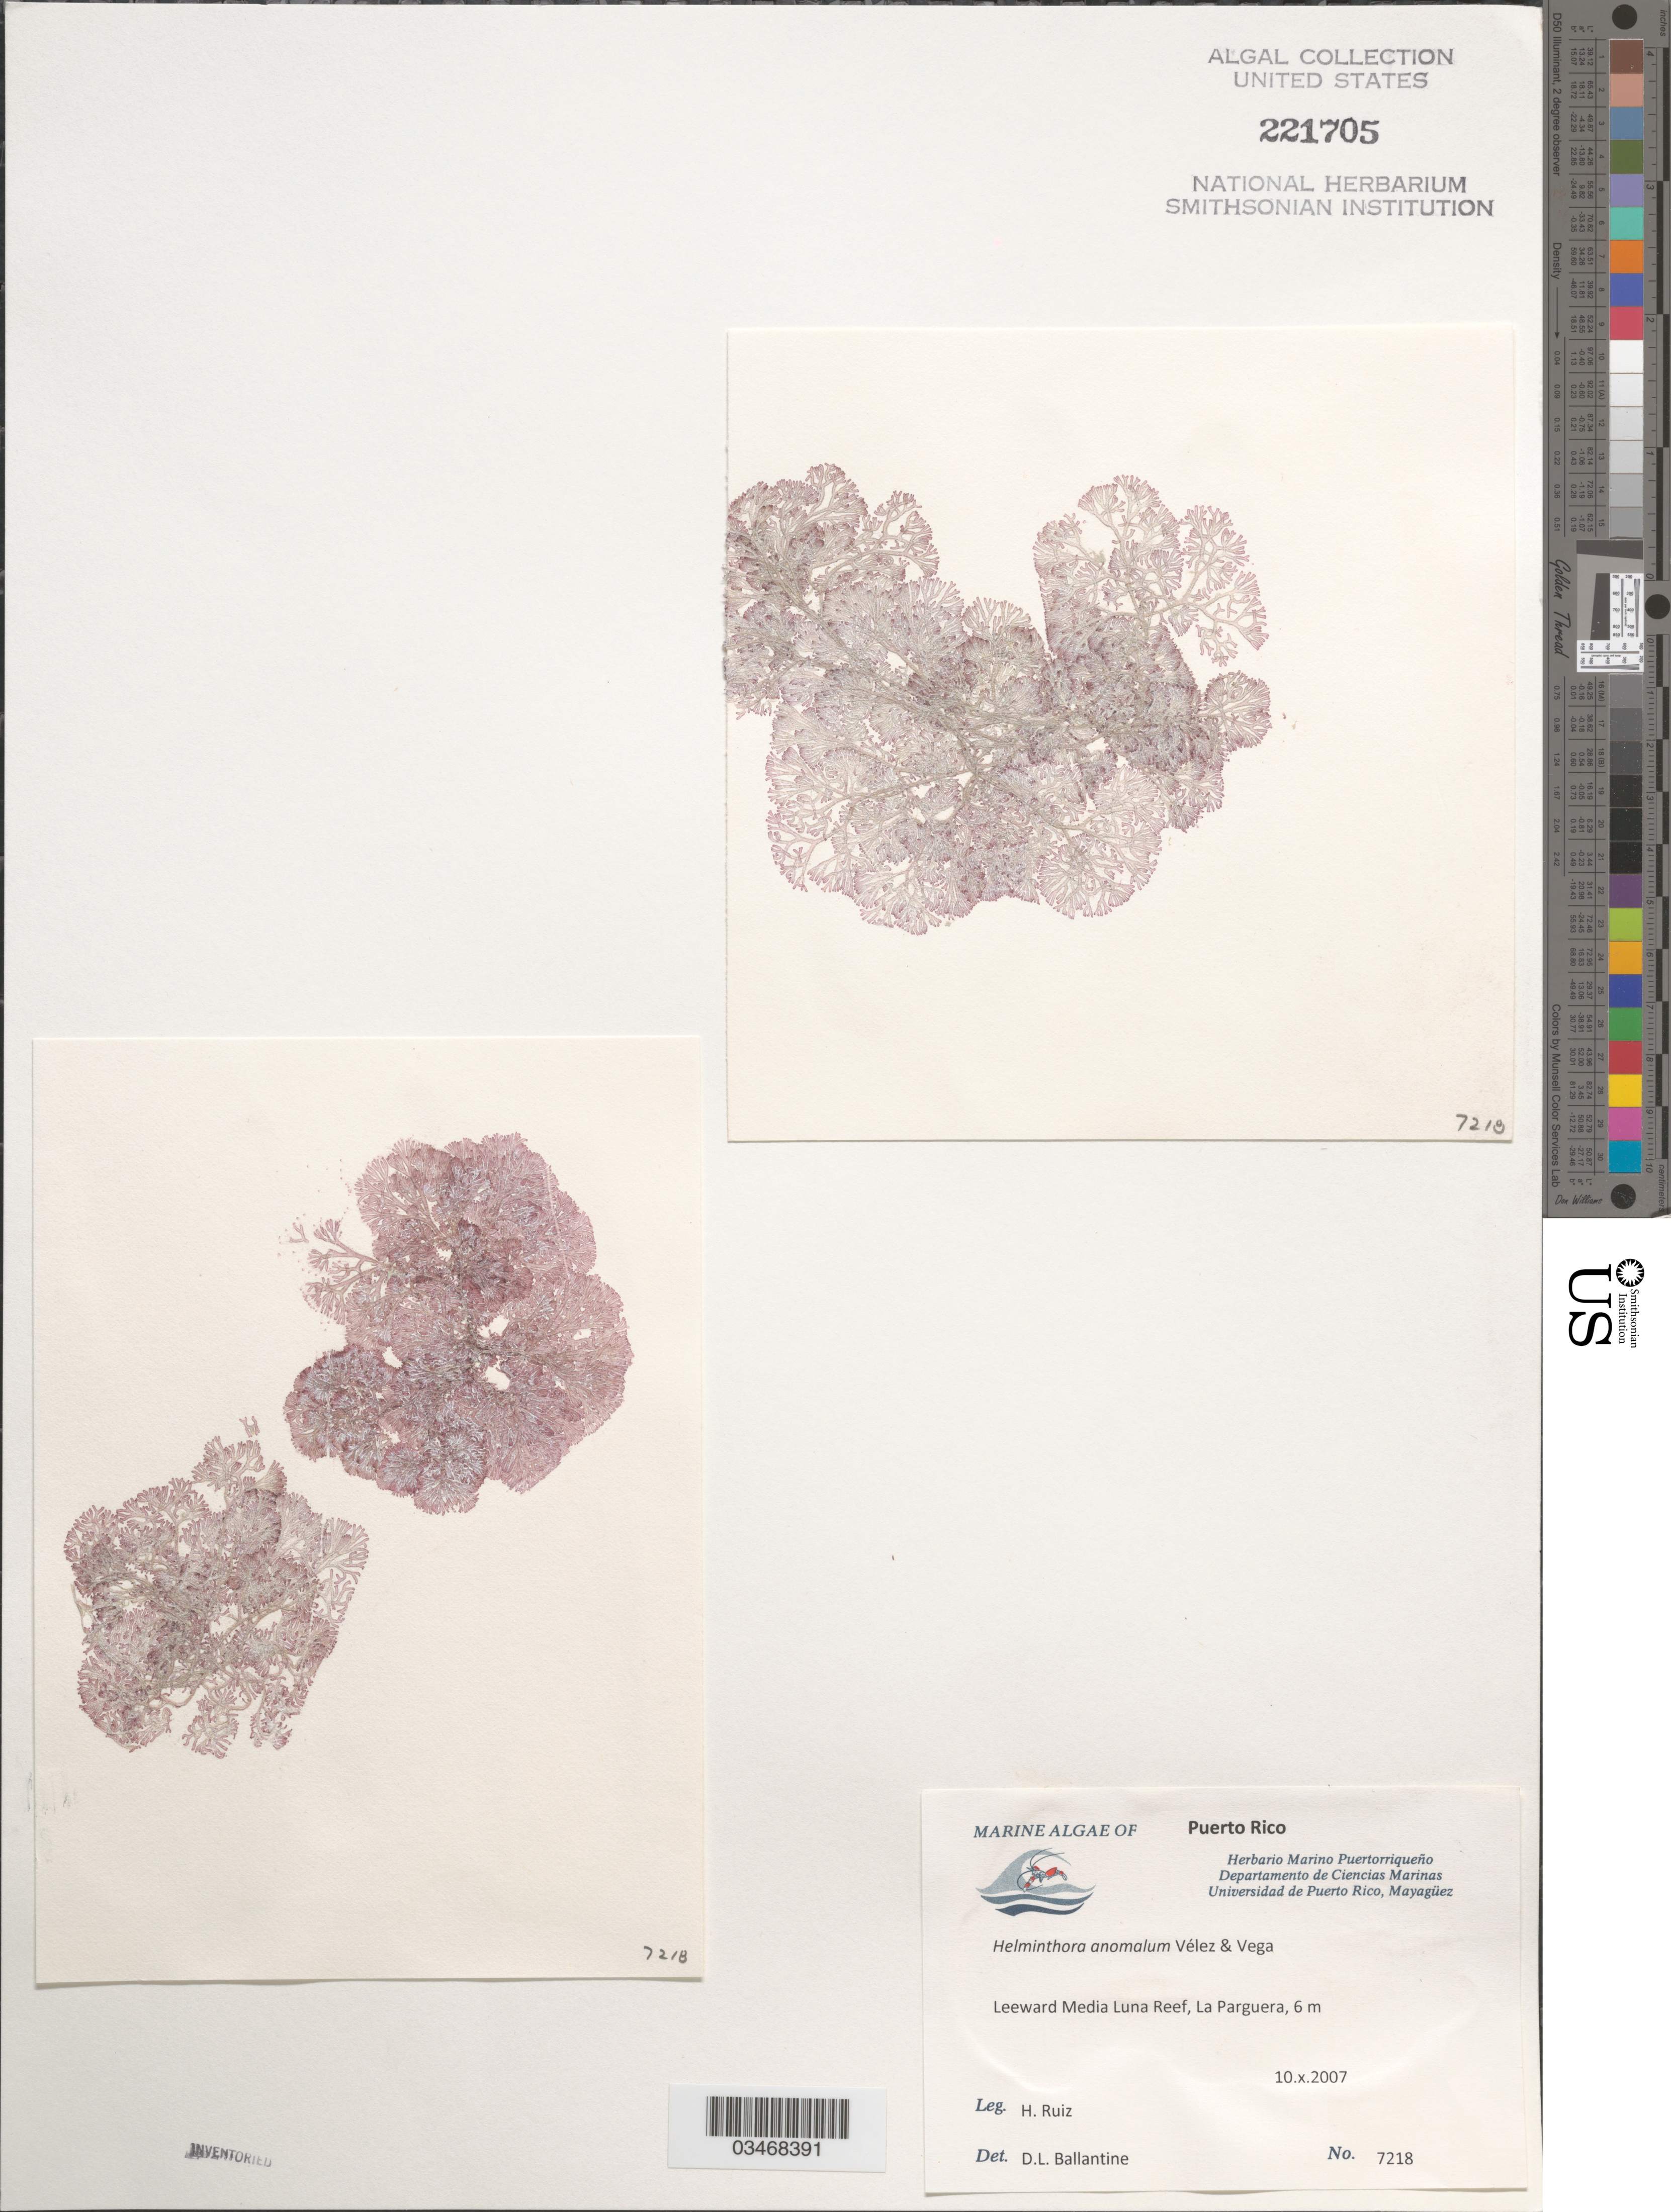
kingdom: Plantae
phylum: Rhodophyta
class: Florideophyceae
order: Nemaliales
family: Liagoraceae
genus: Helminthora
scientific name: Helminthora anomala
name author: Velez & Vega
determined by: Ballantine, D. L.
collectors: H. Ruiz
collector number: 7218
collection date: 2007-10-10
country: Puerto Rico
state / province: Lajas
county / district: La Parguera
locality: Leeward Media Luna Reef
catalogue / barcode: US 221705